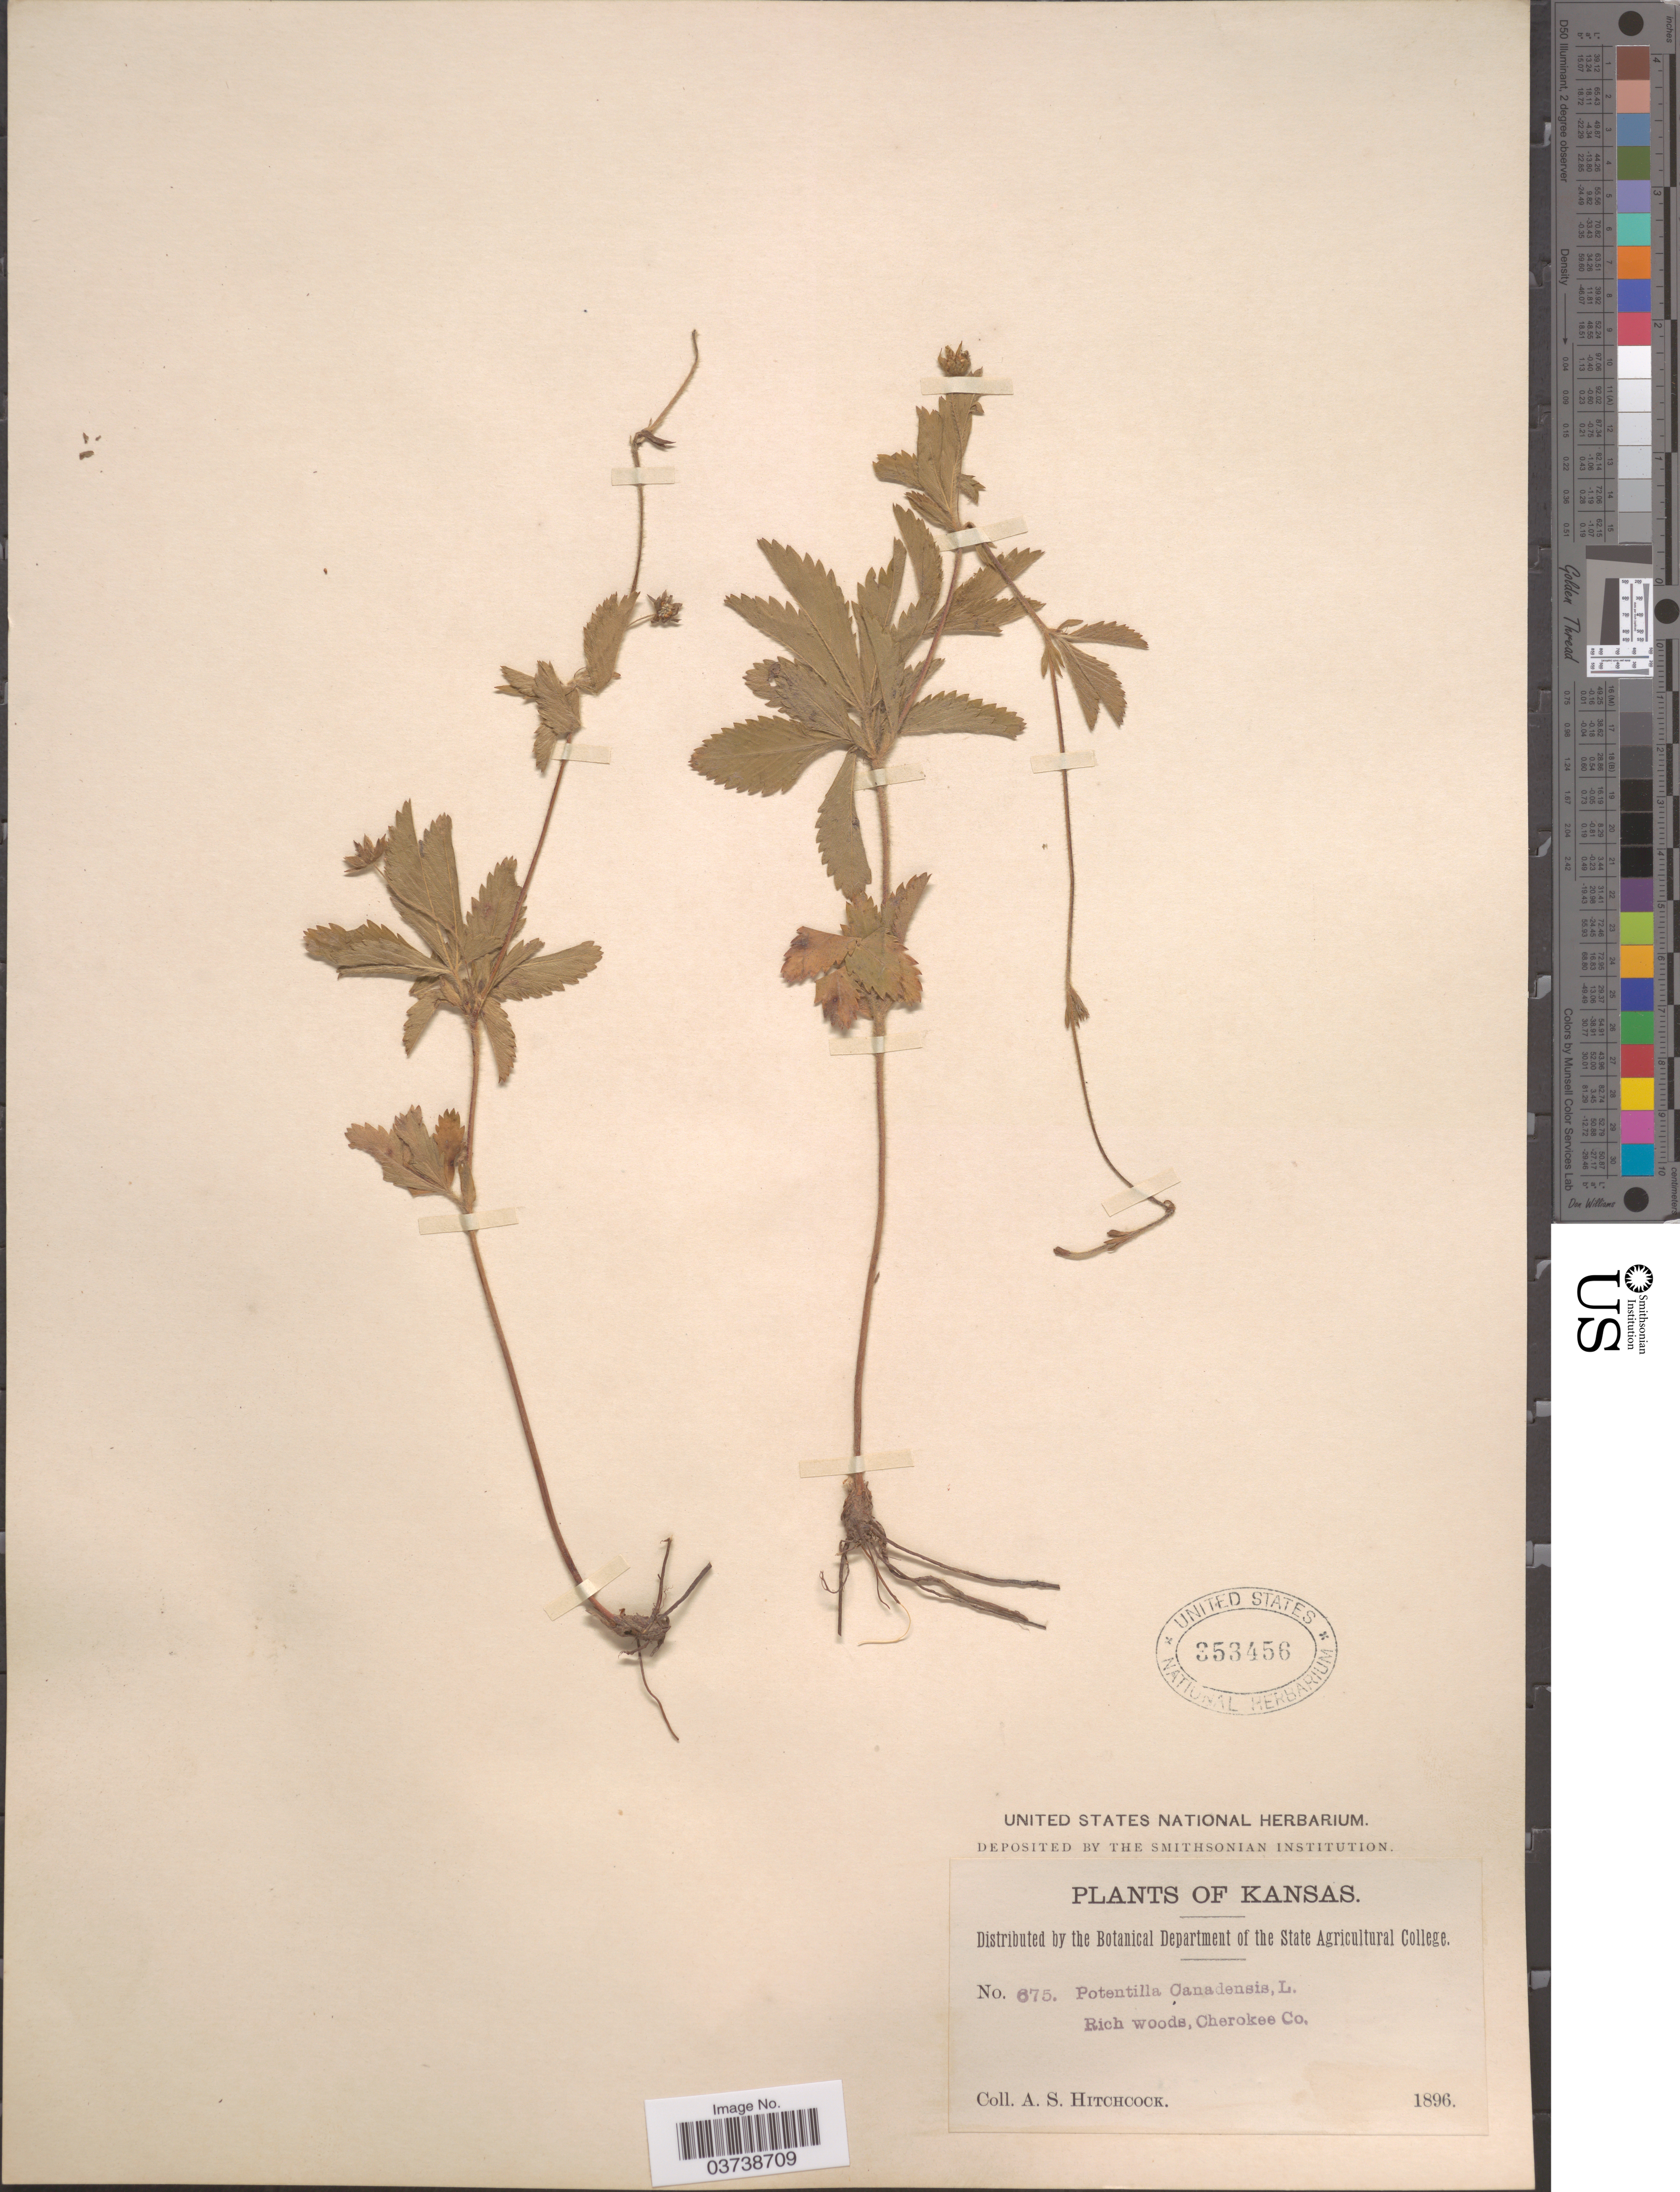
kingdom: Plantae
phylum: Tracheophyta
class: Magnoliopsida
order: Rosales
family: Rosaceae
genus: Potentilla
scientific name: Potentilla canadensis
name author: L.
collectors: A. S. Hitchcock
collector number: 675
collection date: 1896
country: United States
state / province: Kansas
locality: Cherokee Co.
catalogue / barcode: US 353456